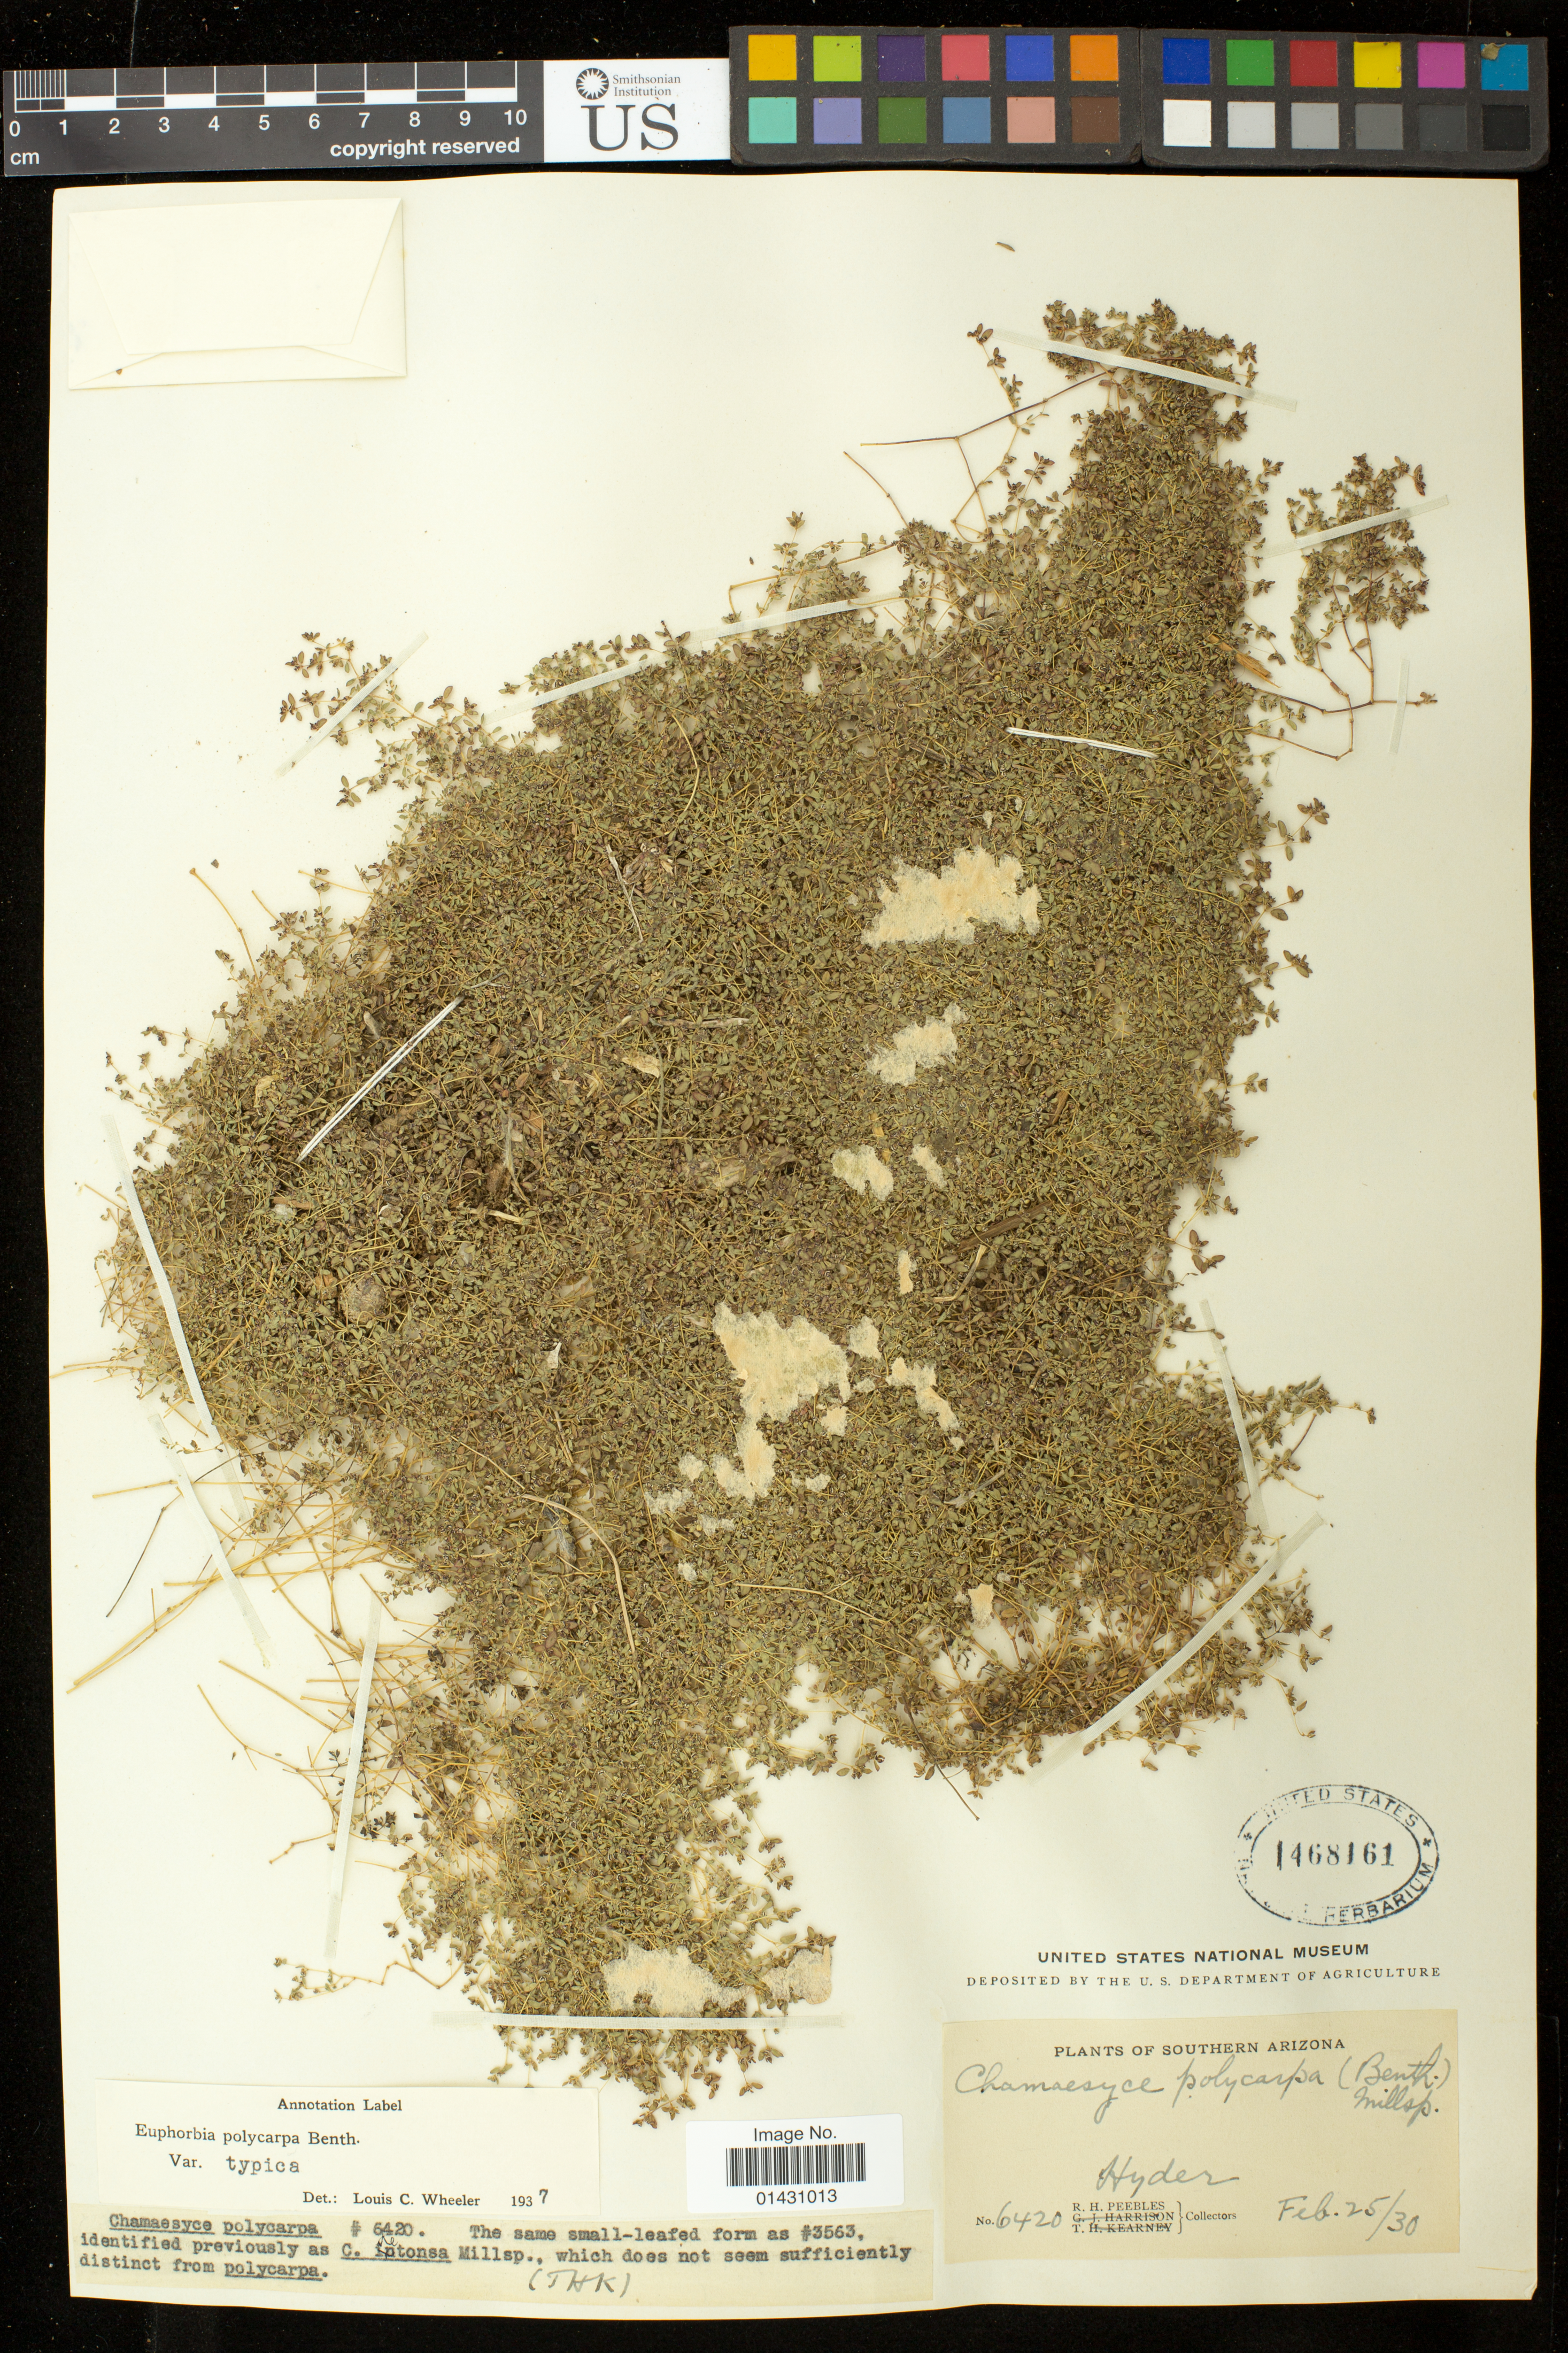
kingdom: Plantae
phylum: Tracheophyta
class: Magnoliopsida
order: Malpighiales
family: Euphorbiaceae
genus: Euphorbia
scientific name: Euphorbia polycarpa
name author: Benth.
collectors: R. H. Peebles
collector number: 6420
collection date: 1930-02-25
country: United States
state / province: Arizona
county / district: Yuma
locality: Hyder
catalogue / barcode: US 1468161